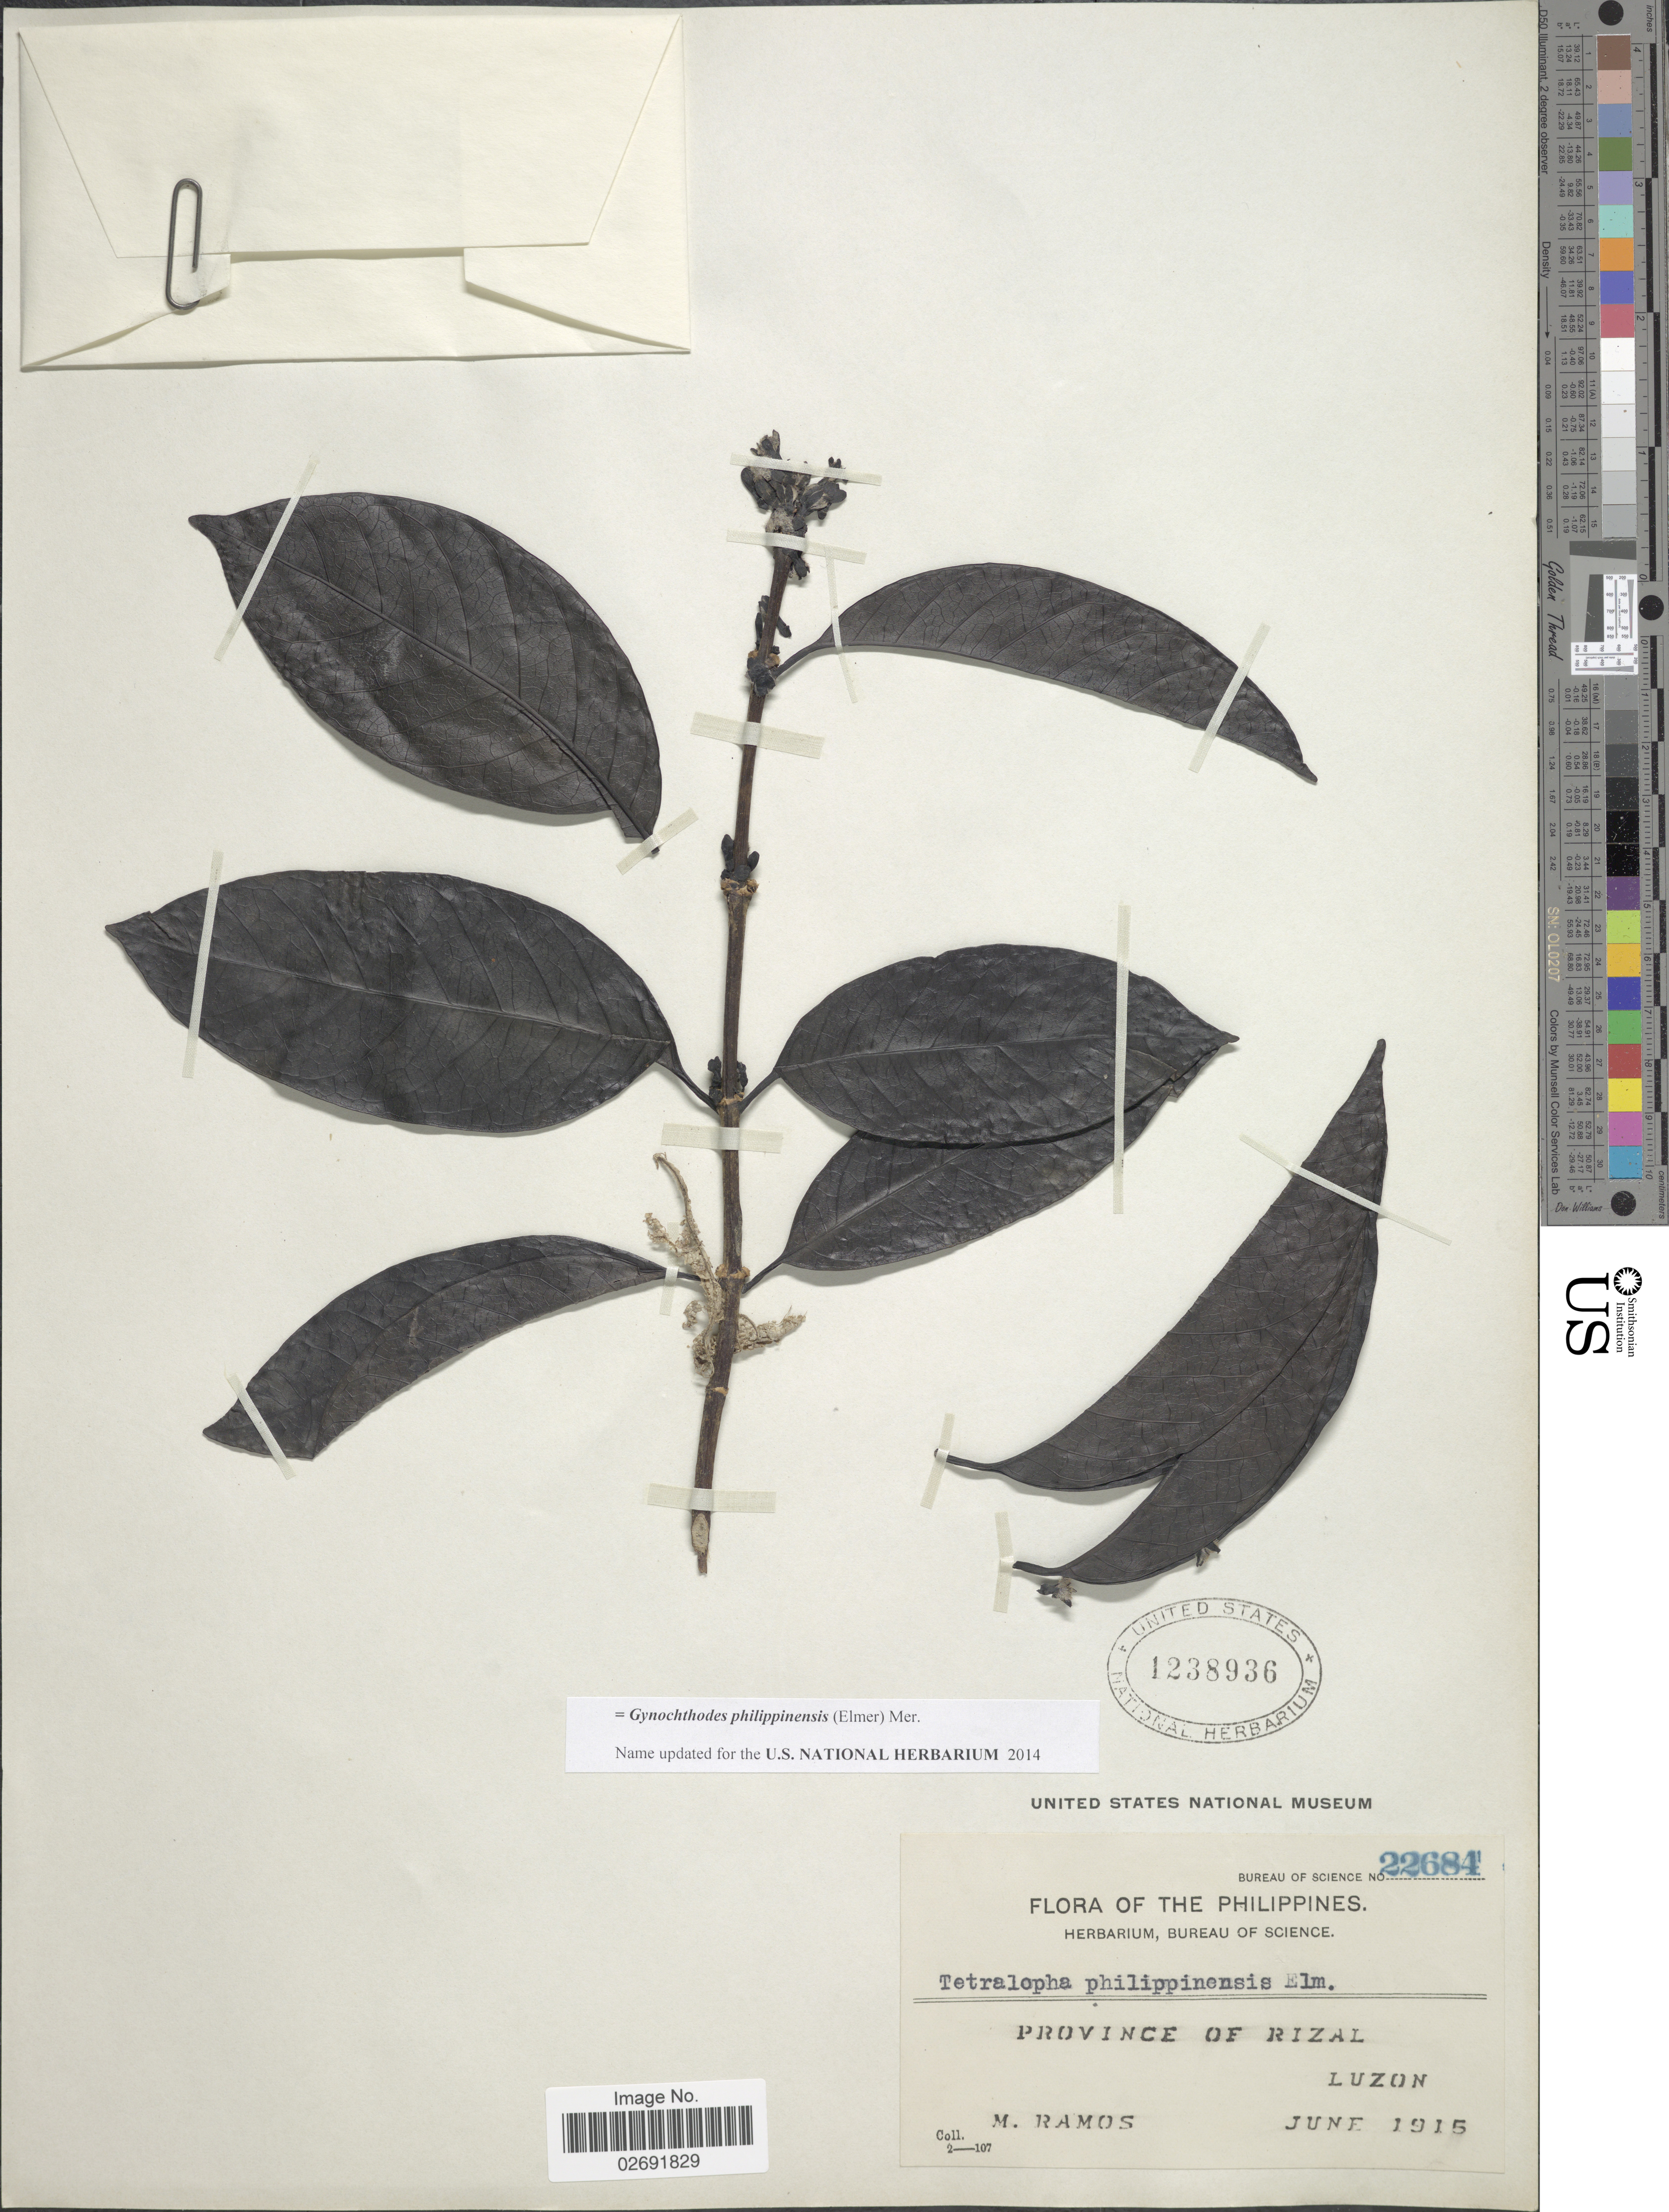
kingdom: Plantae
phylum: Tracheophyta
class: Magnoliopsida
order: Gentianales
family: Rubiaceae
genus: Gynochthodes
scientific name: Gynochthodes philippinensis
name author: (Elmer) Merr.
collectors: M. Ramos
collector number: Bureau of Science 22684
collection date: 1915-06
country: Philippines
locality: Province of Rizal, Luzon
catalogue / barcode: US 1238936